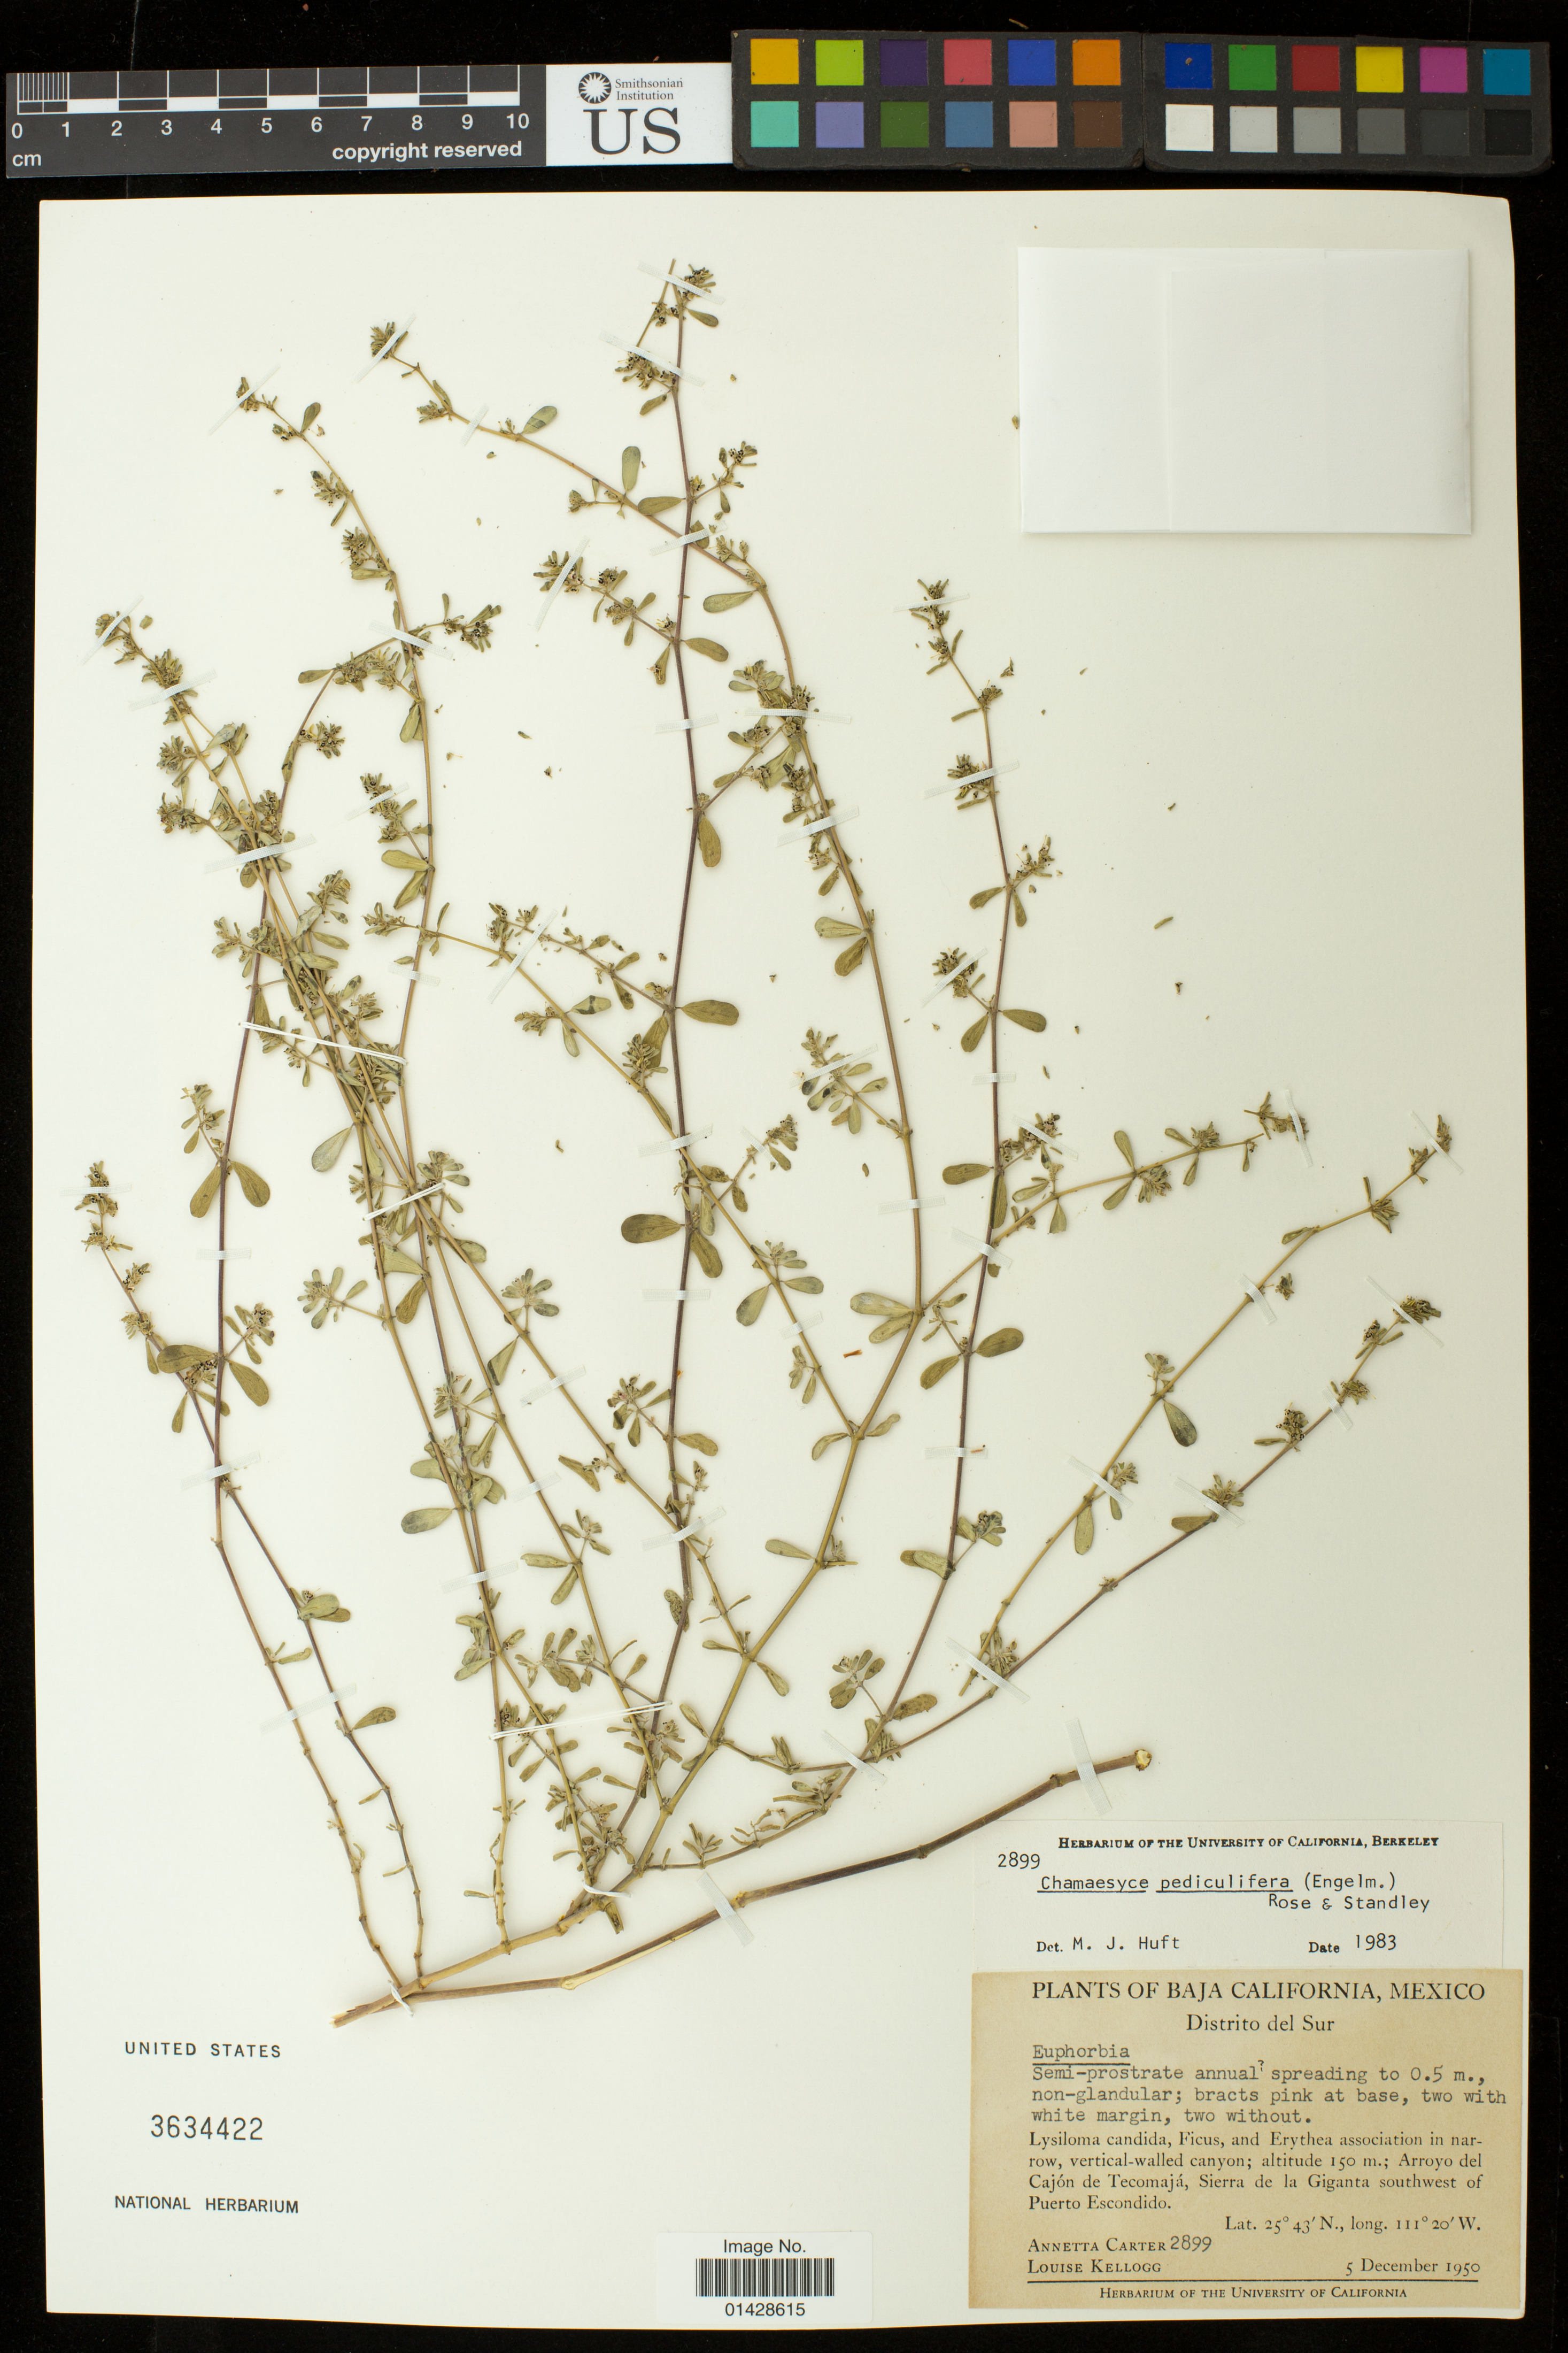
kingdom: Plantae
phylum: Tracheophyta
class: Magnoliopsida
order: Malpighiales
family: Euphorbiaceae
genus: Euphorbia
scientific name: Euphorbia pediculifera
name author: Engelm.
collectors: A. Carter & L. Kellogg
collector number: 2899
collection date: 1950-12-05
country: Mexico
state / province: Baja California Sur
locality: Arroyo del Cajon de Tecomaja, Sierra de la Giganta southwest of Puerto Escondido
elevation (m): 150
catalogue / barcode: US 3634422